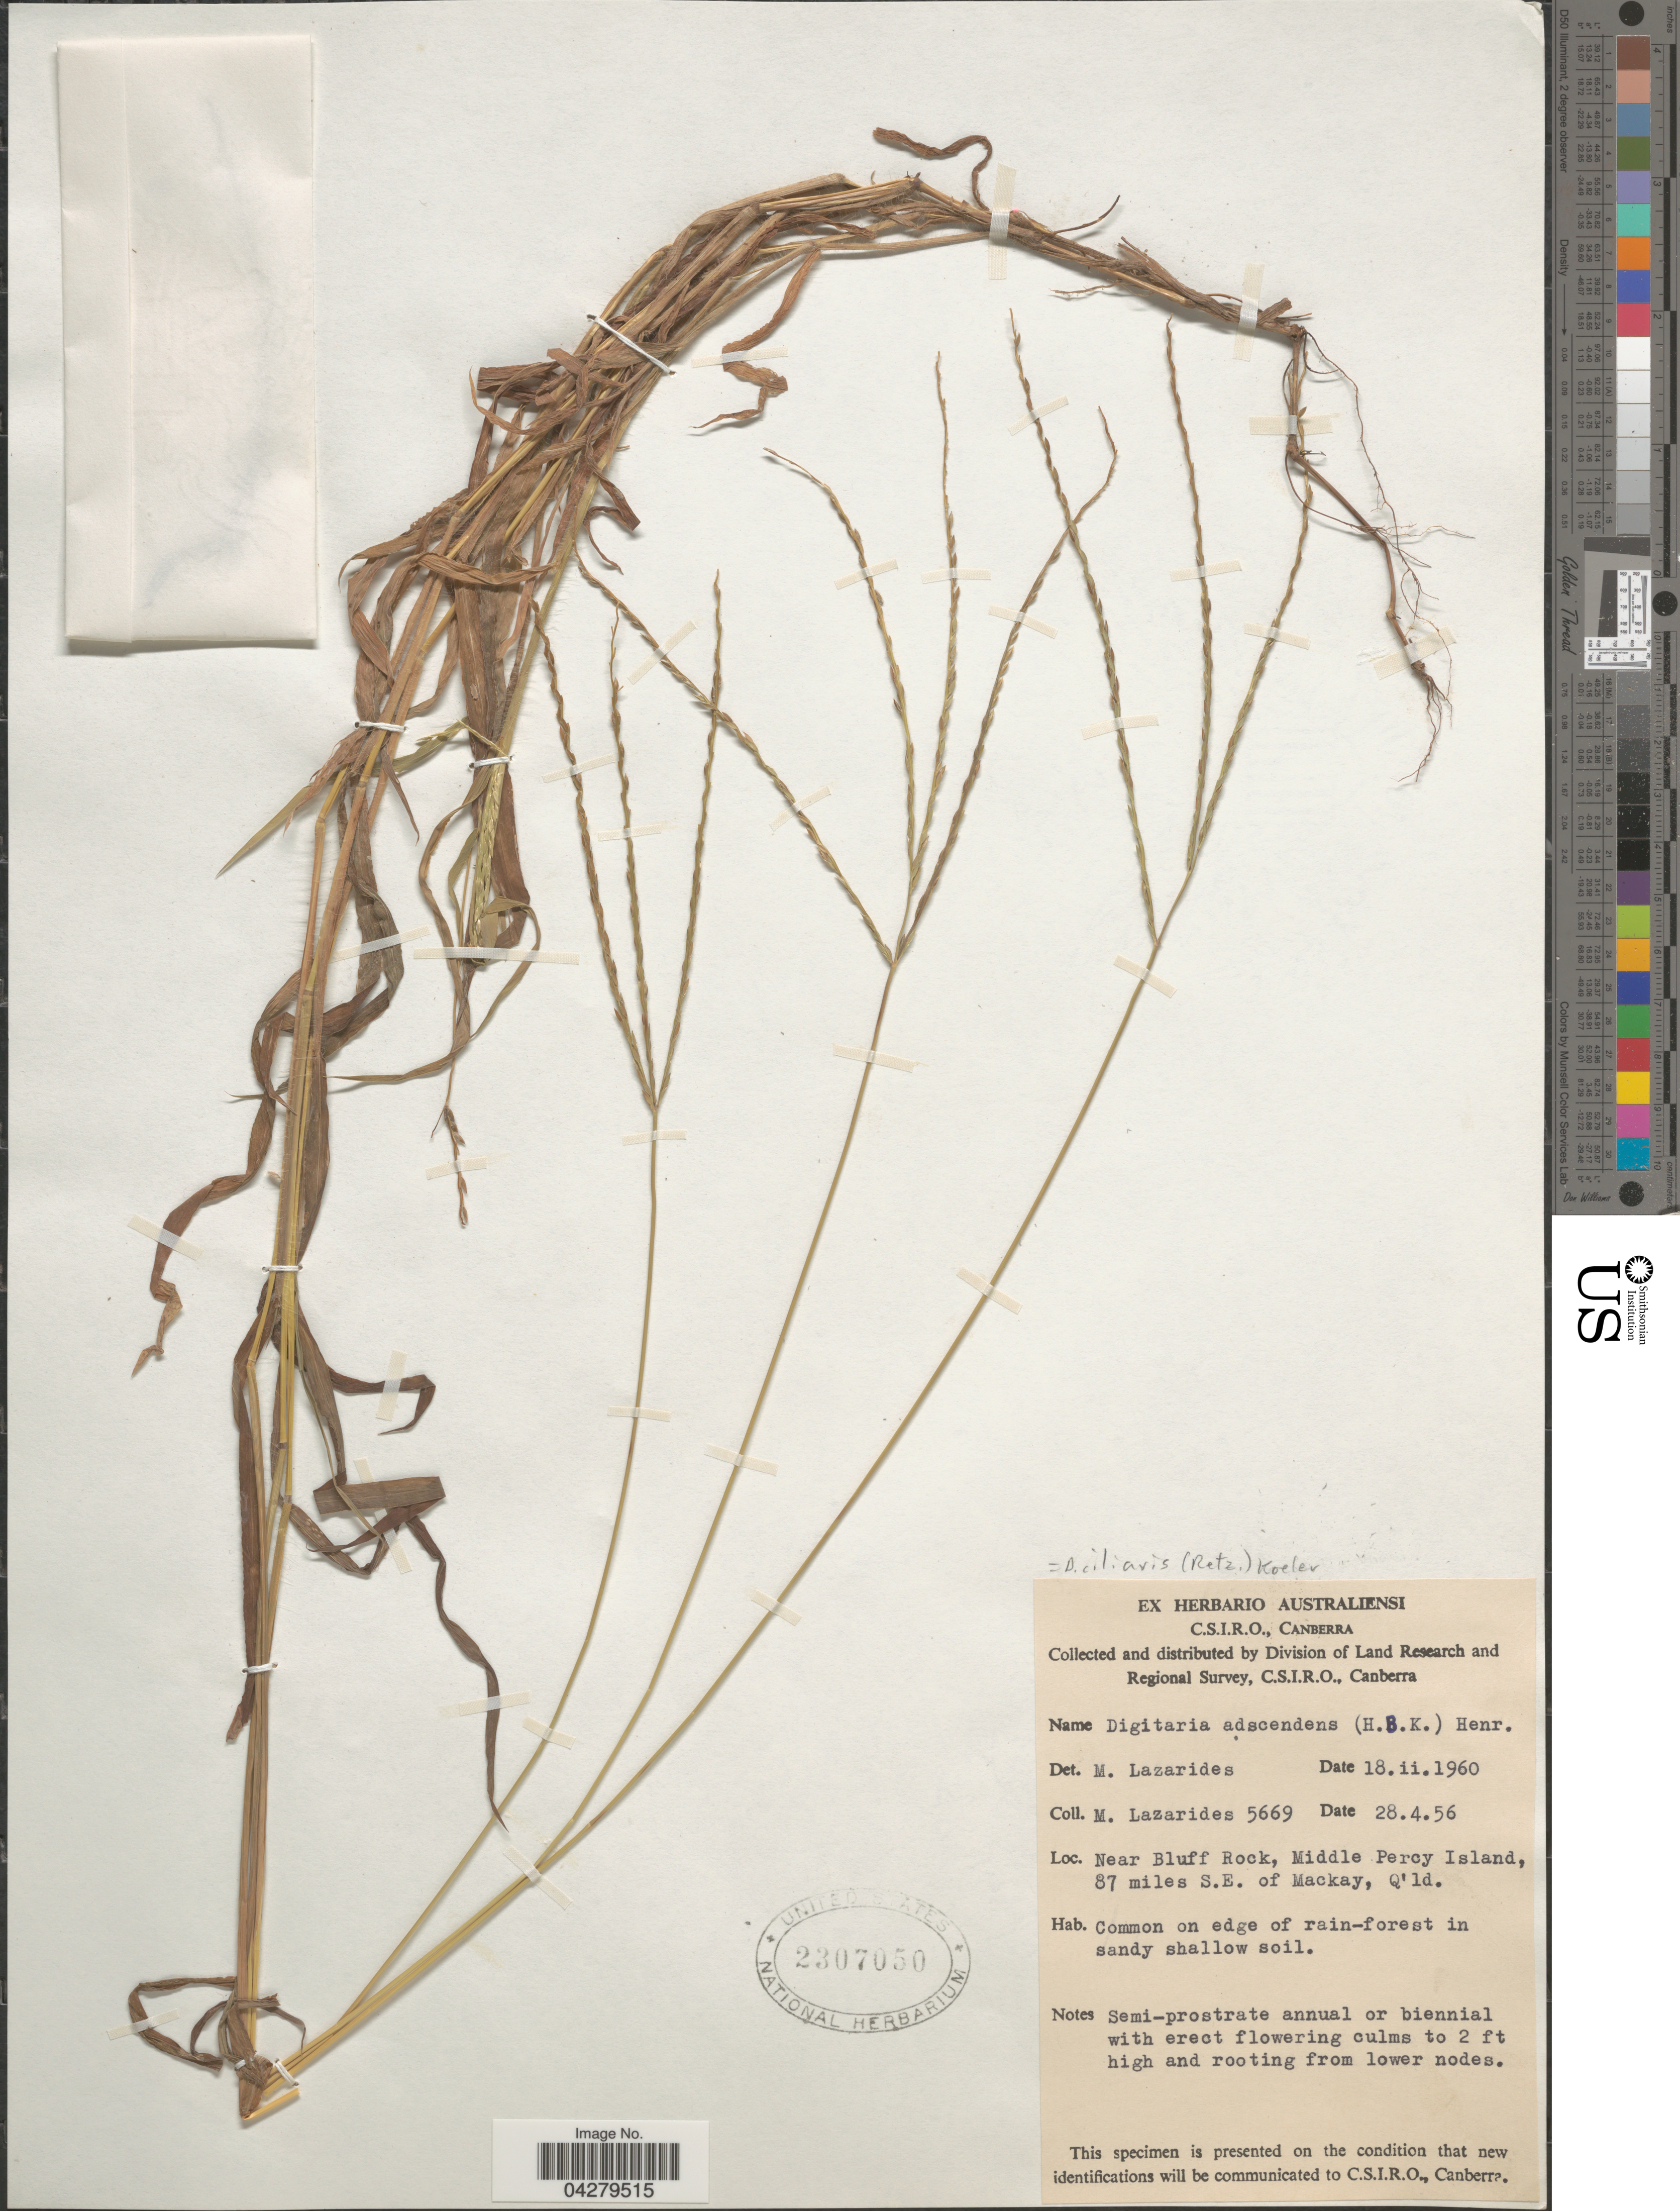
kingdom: Plantae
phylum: Tracheophyta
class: Liliopsida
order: Poales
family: Poaceae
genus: Digitaria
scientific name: Digitaria ciliaris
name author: (Retz.) Koeler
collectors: M. Lazarides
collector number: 5669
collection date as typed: Transcribed d/m/y: 28/4/56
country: Australia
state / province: Queensland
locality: Division of Land Research and Regional Survey Section, C.S.I.R.O. Near Bluff Rock, Middle Percy Island, 87 miles S.E. of Mackay.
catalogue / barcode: US 2307050